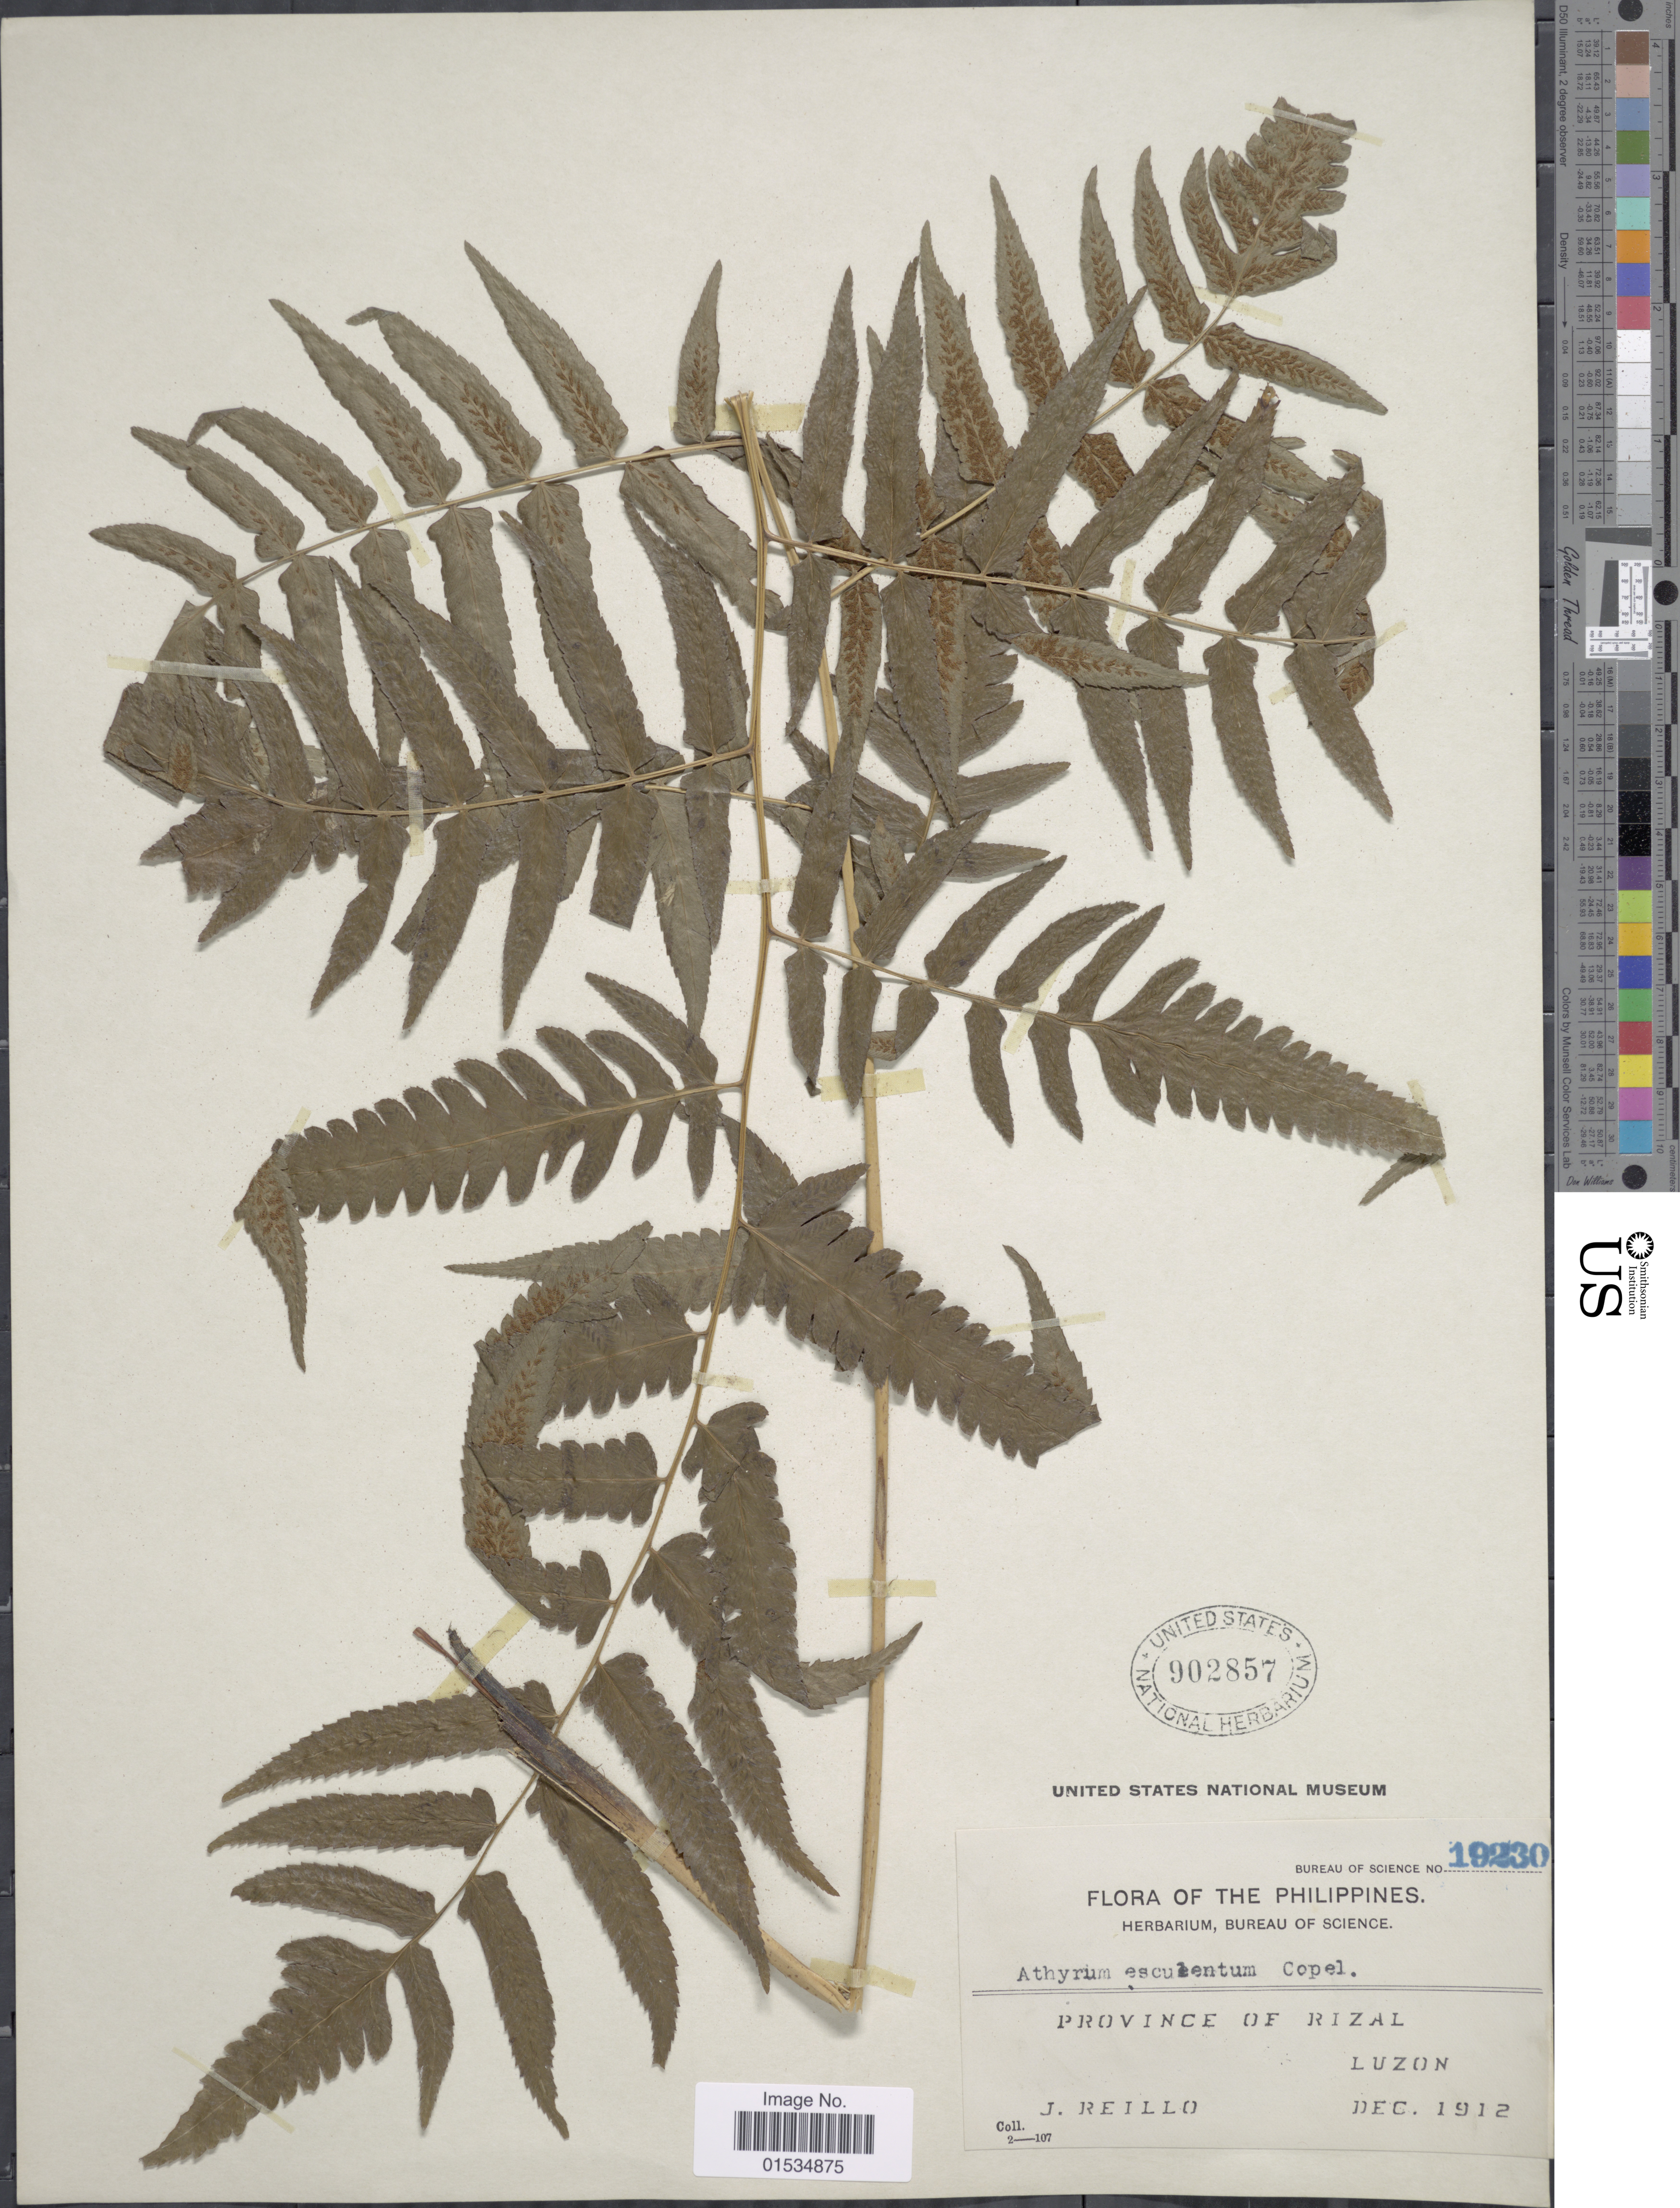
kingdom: Plantae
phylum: Tracheophyta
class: Polypodiopsida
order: Polypodiales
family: Athyriaceae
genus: Diplazium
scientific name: Diplazium esculentum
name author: (Retz.) Sw.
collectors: J. Reillo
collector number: Bureau of Science 19230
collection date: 1912-12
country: Philippines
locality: Province of Rizal, Luzon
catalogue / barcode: US 902857